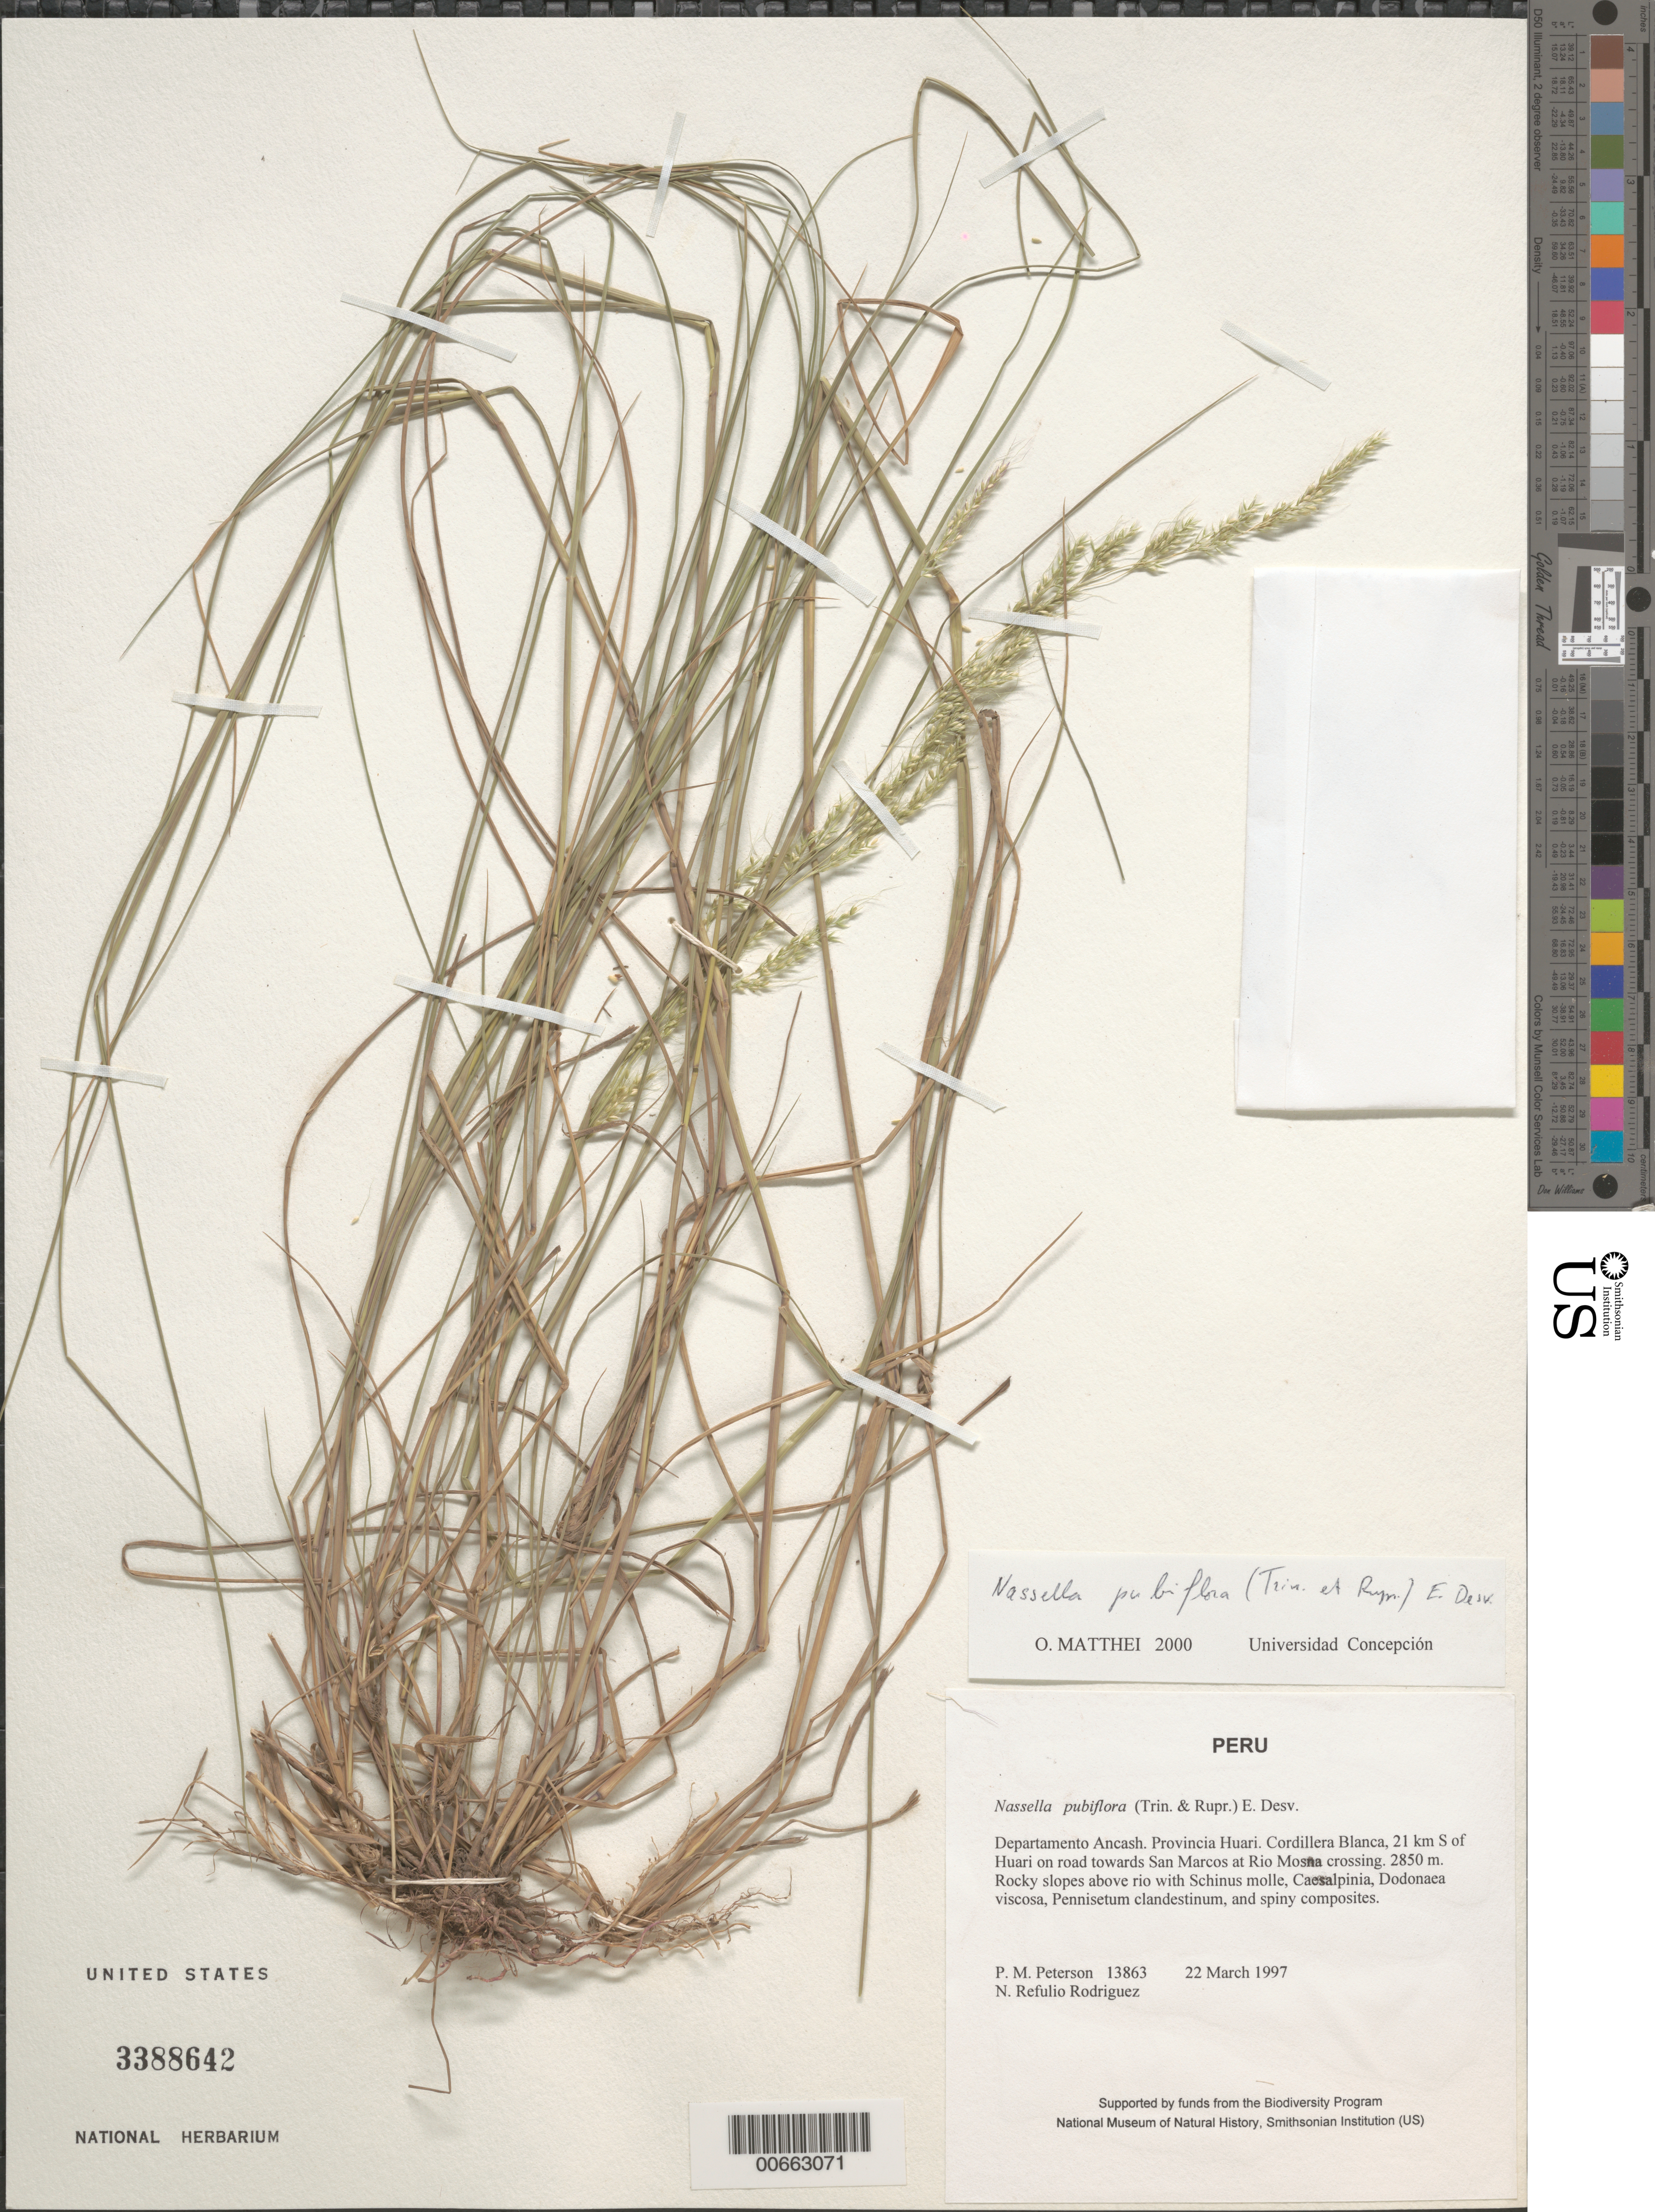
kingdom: Plantae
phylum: Tracheophyta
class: Liliopsida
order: Poales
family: Poaceae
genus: Nassella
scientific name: Nassella pubiflora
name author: (Trin. & Rupr.) É. Desv.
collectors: P. M. Peterson & N. Refulio-Rodríguez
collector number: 13863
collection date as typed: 22 Mar 1997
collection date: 1997-03-22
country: Peru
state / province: Ancash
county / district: Huari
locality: Cordillera Blanca, 21 km S of Huari on road towards San Marcos at Rio Mosna crossing.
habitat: Rocky slopes above rio with Schinus molle, Caesalpinia, Dodonaea viscosa, Pennisetum clandestinum, and spiny composites.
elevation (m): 2850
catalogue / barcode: US 3388642